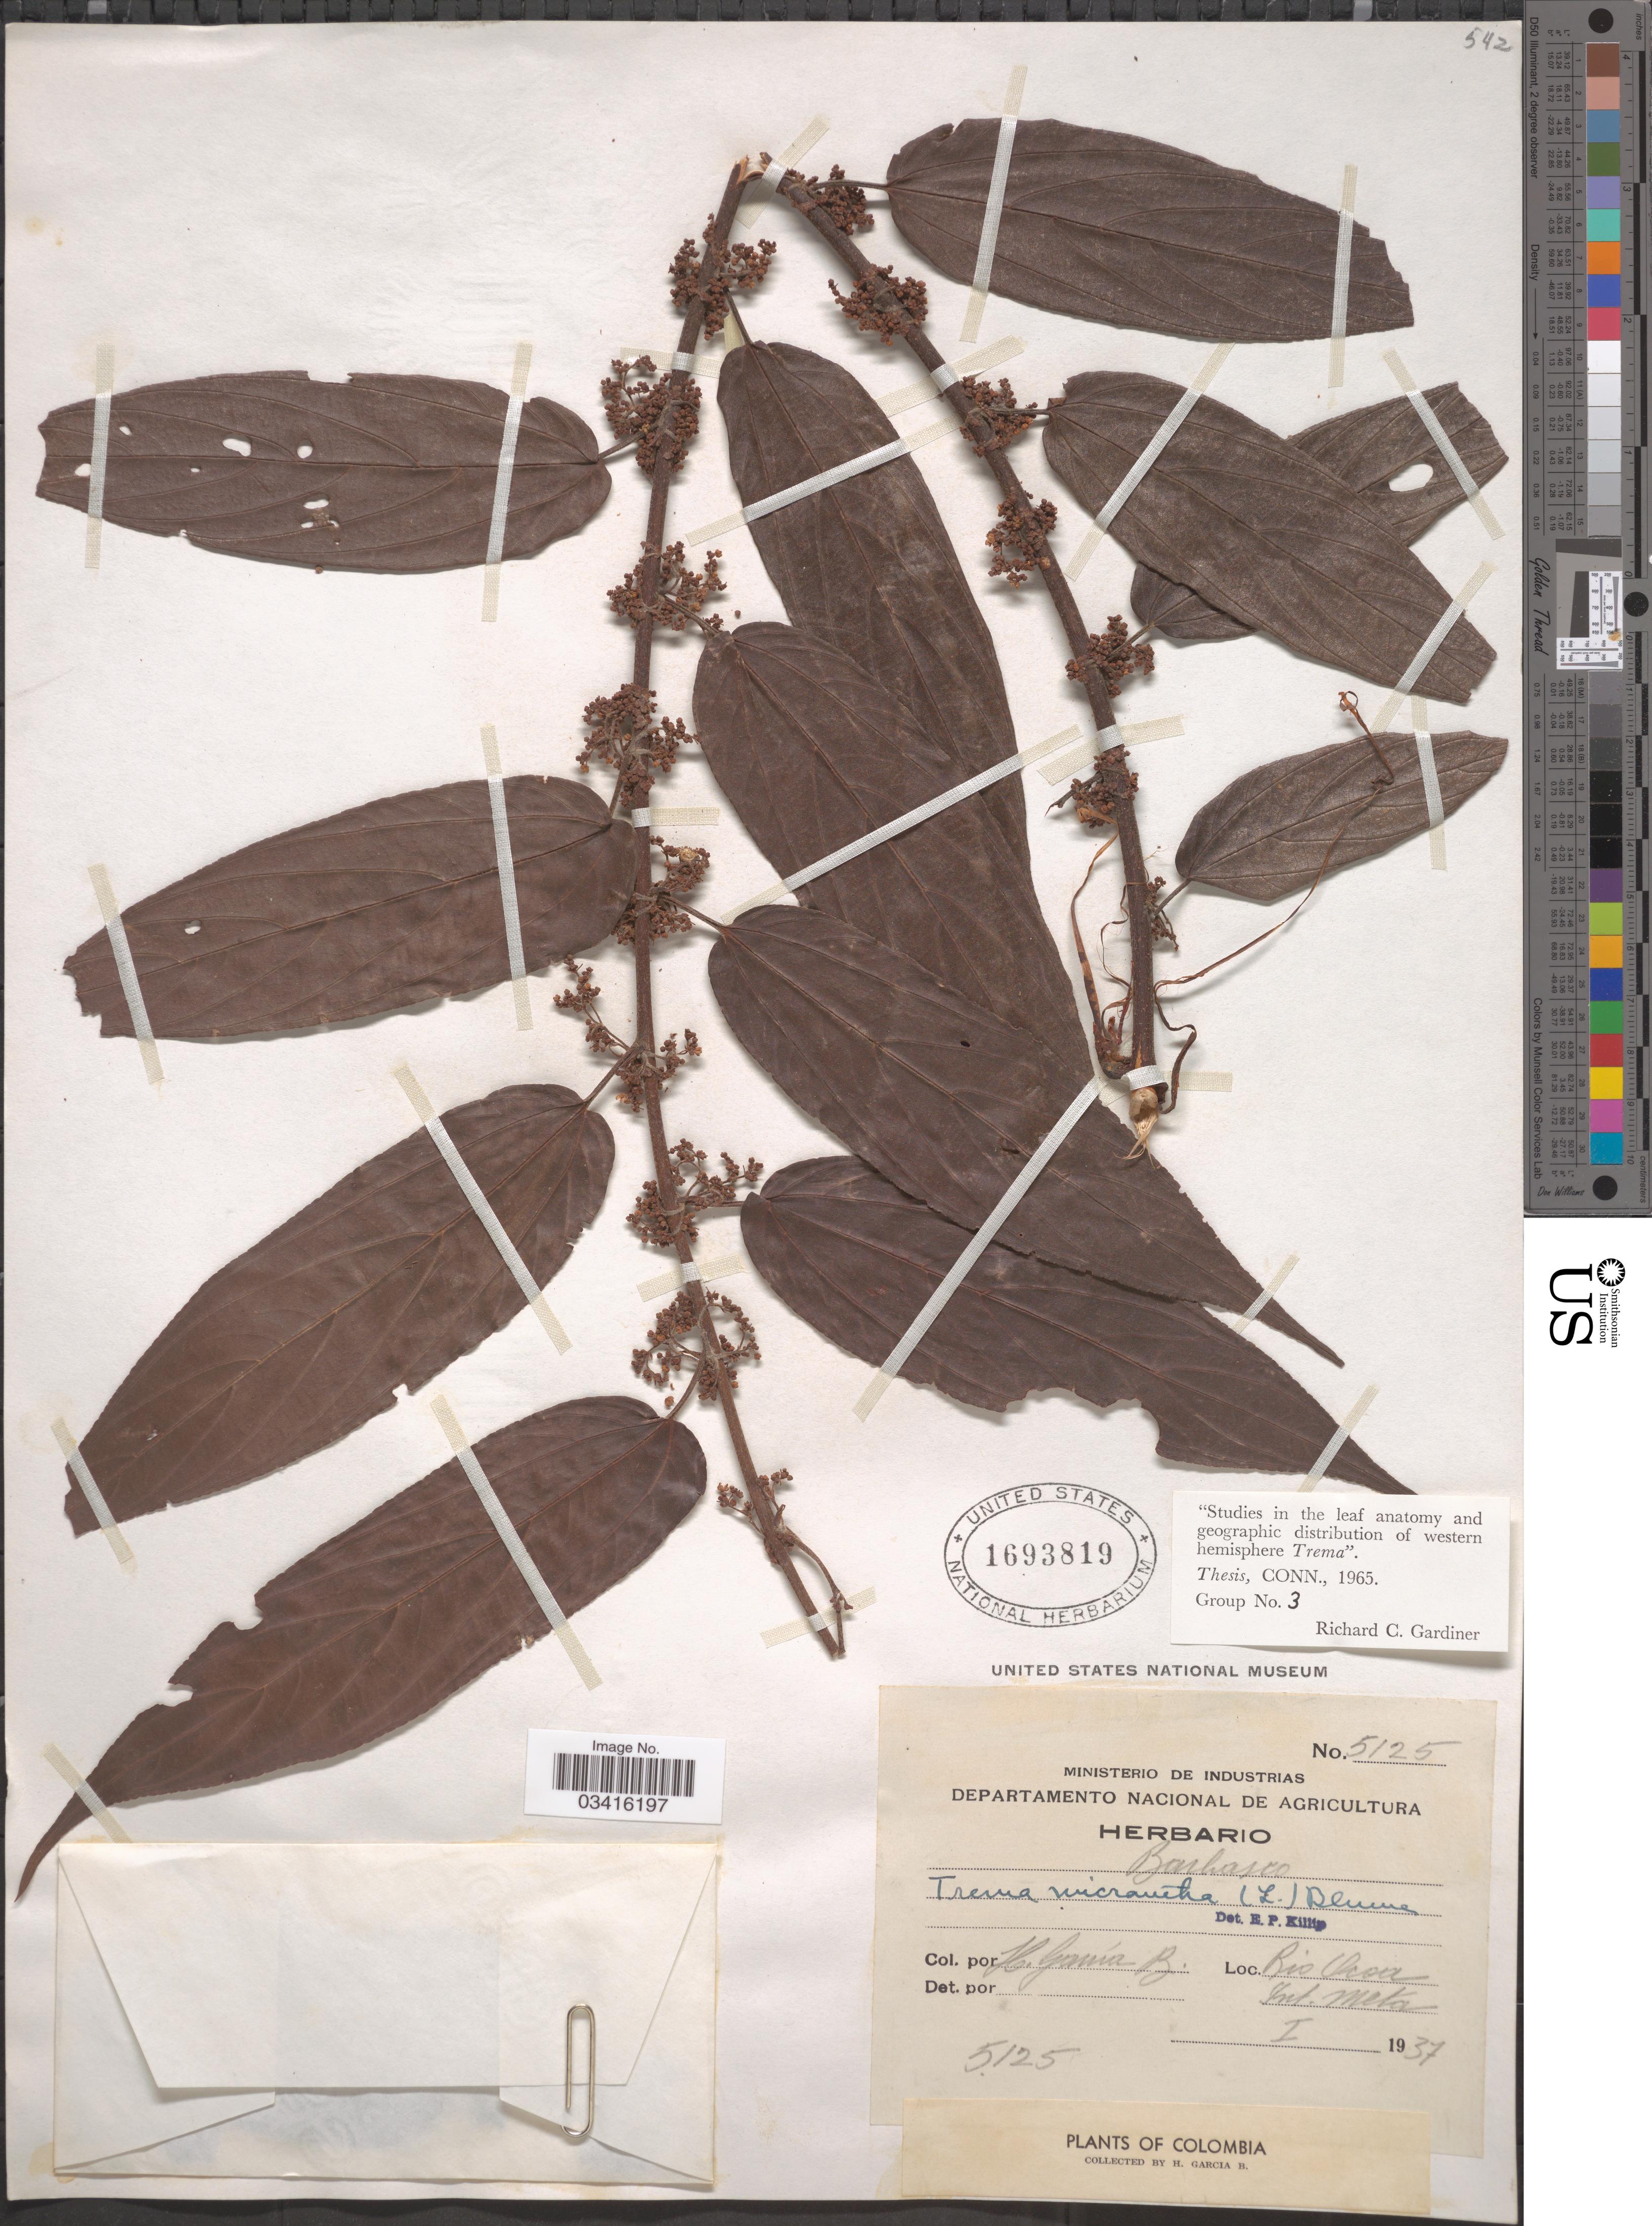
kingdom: Plantae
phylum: Tracheophyta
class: Magnoliopsida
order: Rosales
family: Cannabaceae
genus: Trema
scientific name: Trema micranthum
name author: (L.) Blume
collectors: H. García B.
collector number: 5125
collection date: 1937-01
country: Colombia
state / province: Meta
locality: Rio Ocoa. Int. Meta.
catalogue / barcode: US 1693819